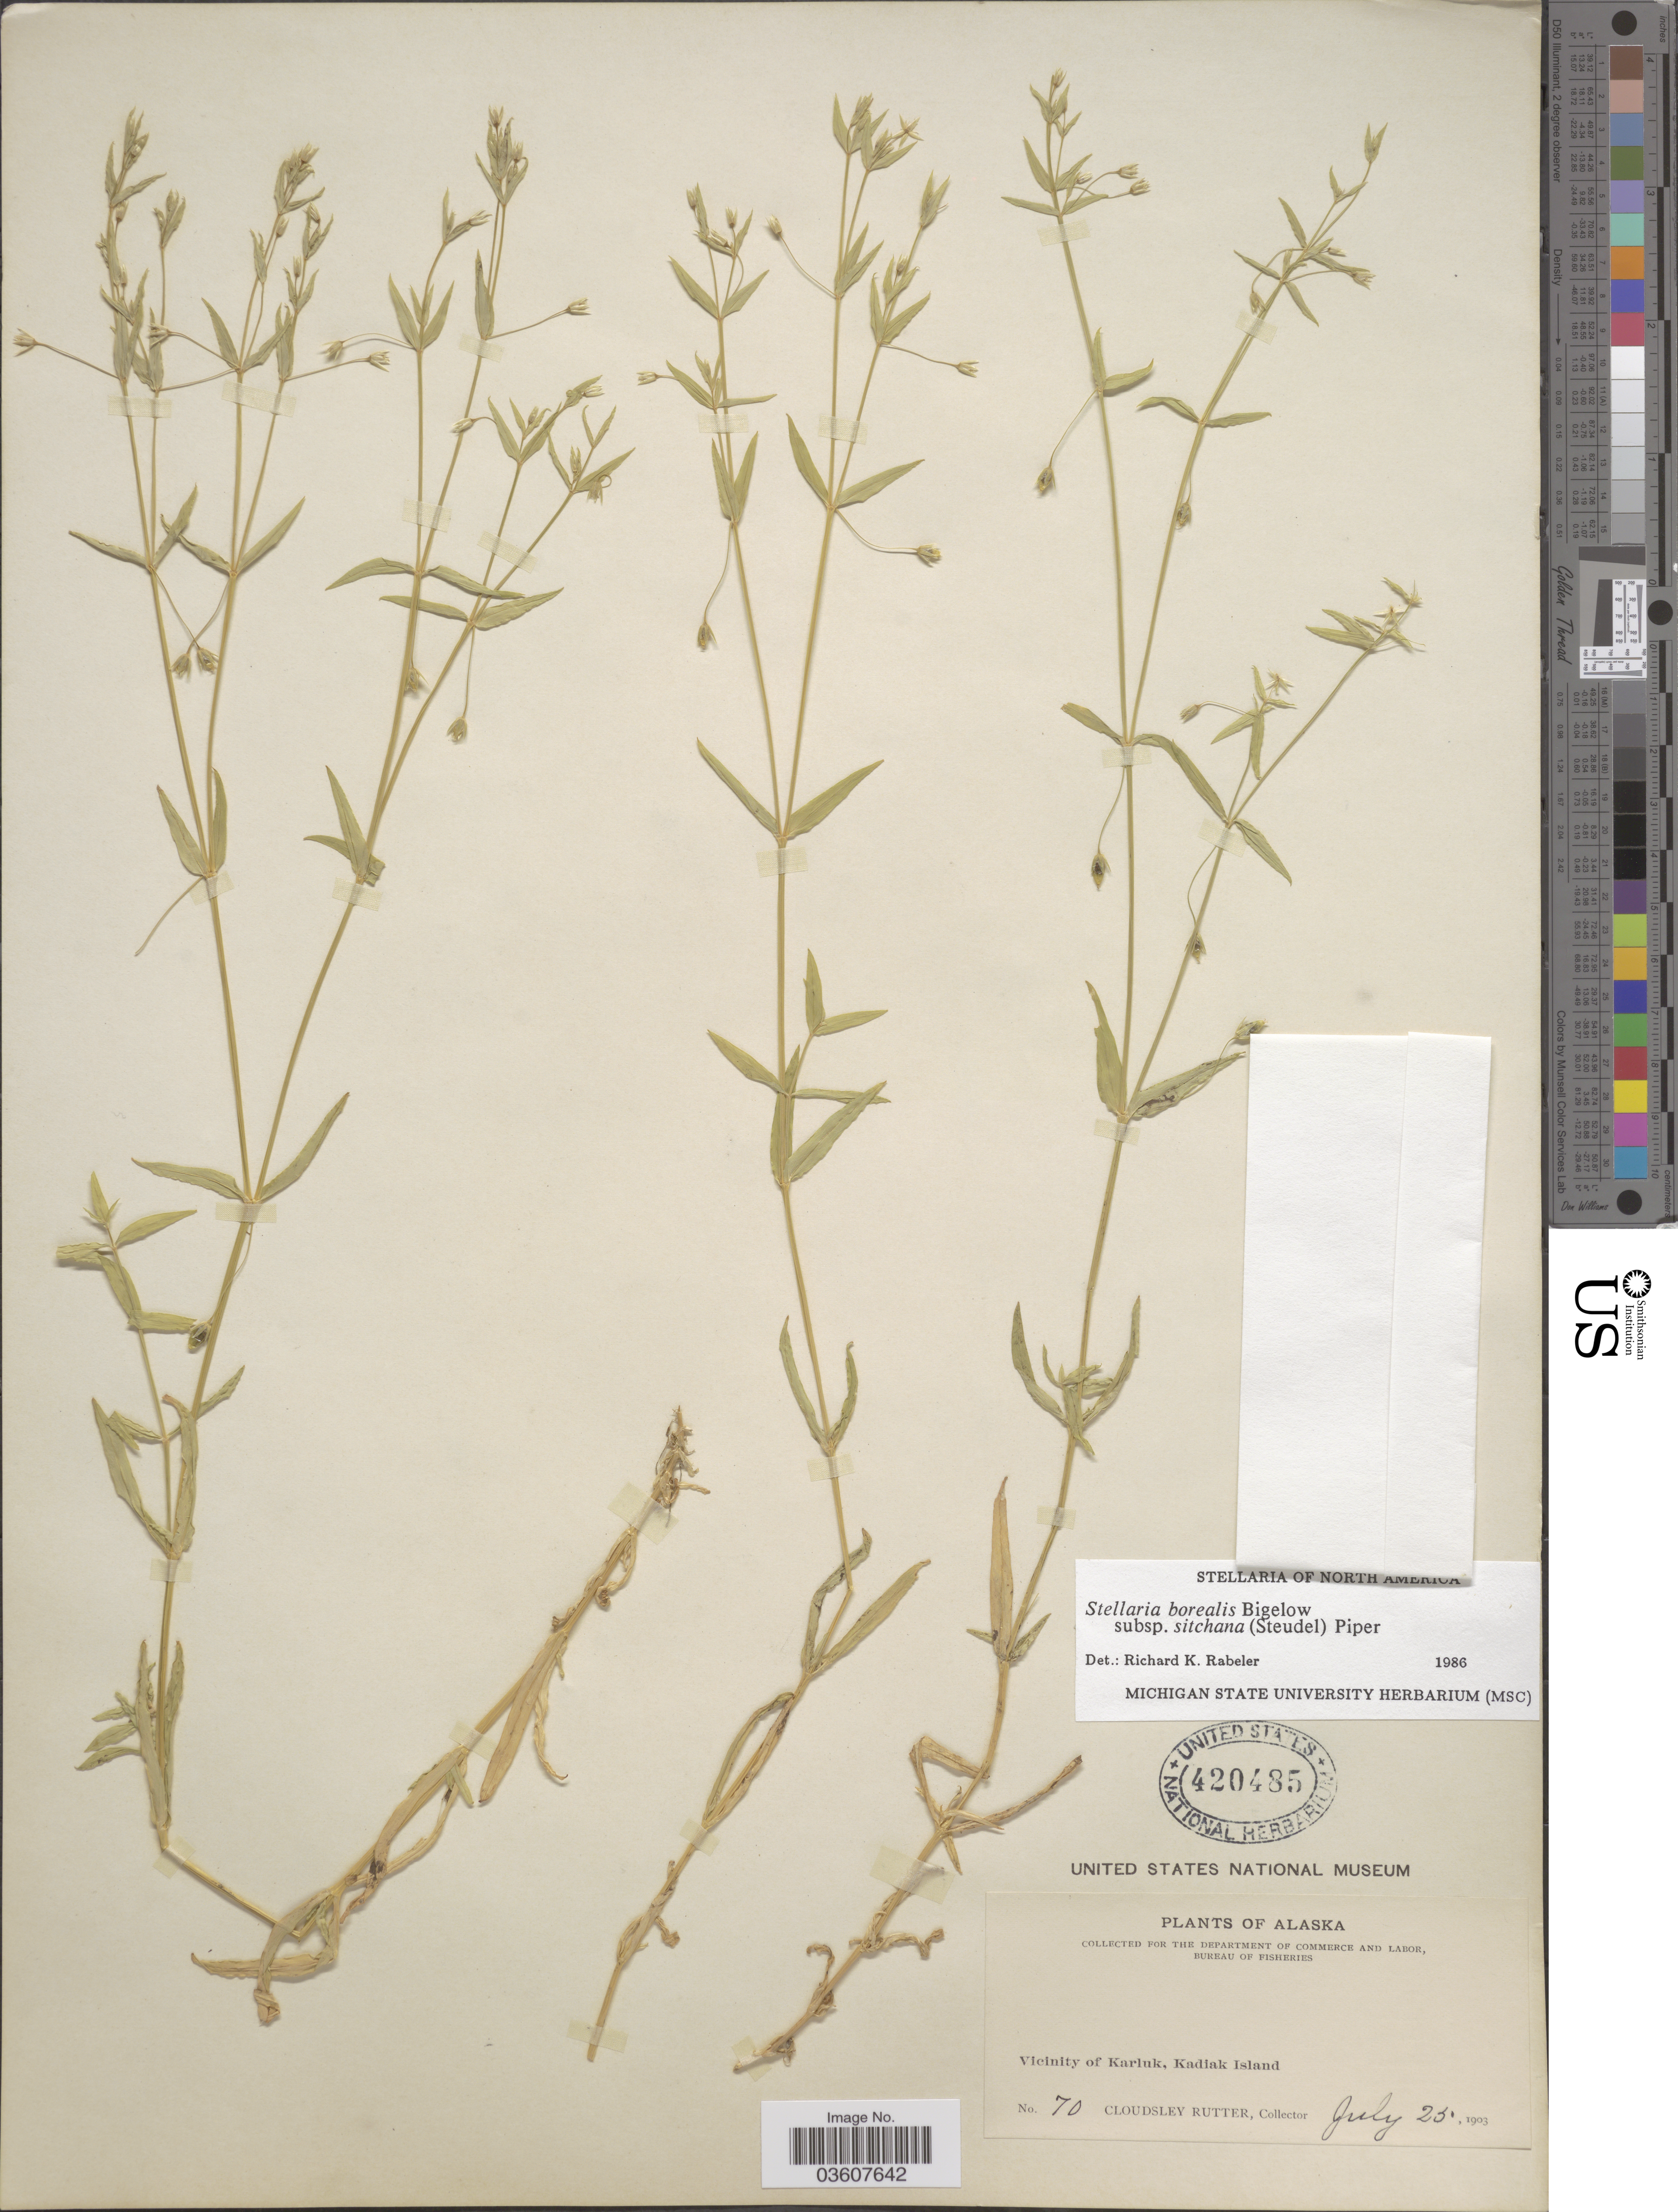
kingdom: Plantae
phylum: Tracheophyta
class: Magnoliopsida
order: Caryophyllales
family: Caryophyllaceae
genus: Stellaria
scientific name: Stellaria borealis subsp. sitchana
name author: (Steud.) Piper & Beattie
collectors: C. Rutter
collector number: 70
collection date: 1903-07-25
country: United States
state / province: Alaska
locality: Vicinity of Karluk, Kadiak Island.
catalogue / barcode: US 420485